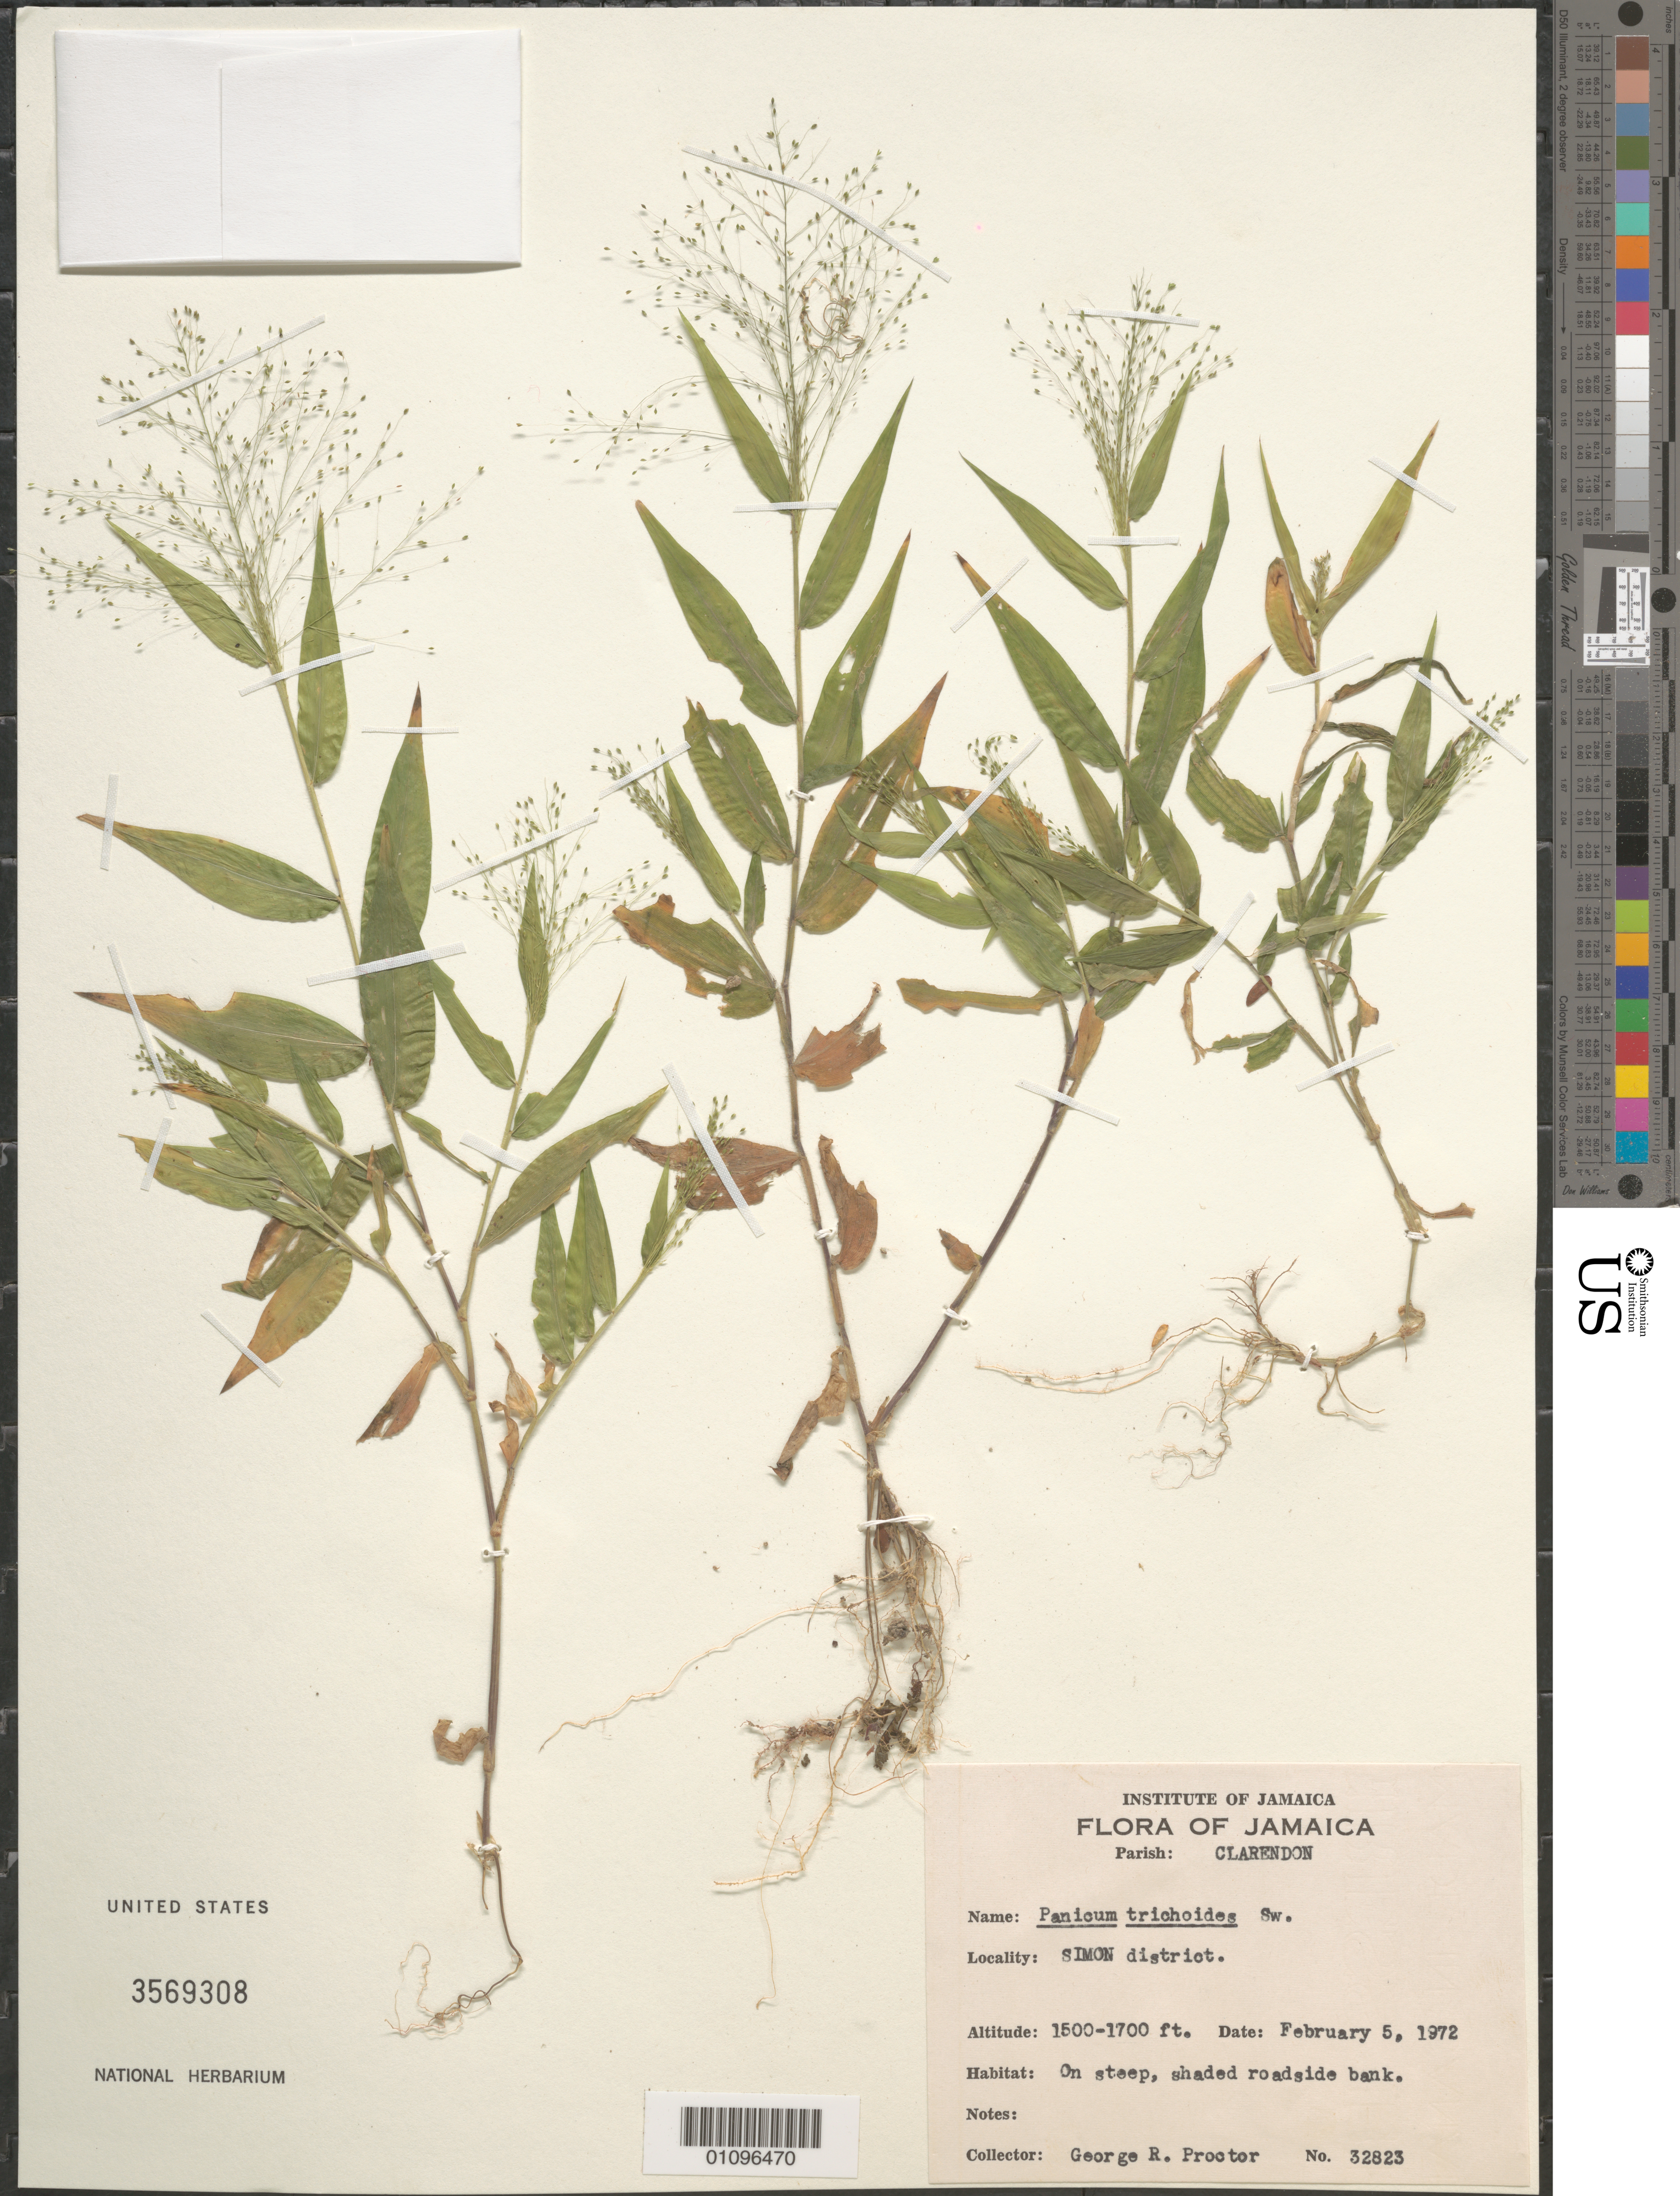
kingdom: Plantae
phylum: Tracheophyta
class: Liliopsida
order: Poales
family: Poaceae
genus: Panicum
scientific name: Panicum trichoides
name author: Sw.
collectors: G. R. Proctor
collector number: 32823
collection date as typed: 05 Feb 1972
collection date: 1972-02-05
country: Jamaica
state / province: Clarendon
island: Jamaica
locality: Simon District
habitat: On steep, shaded roadside bank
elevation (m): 457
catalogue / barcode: US 3569308